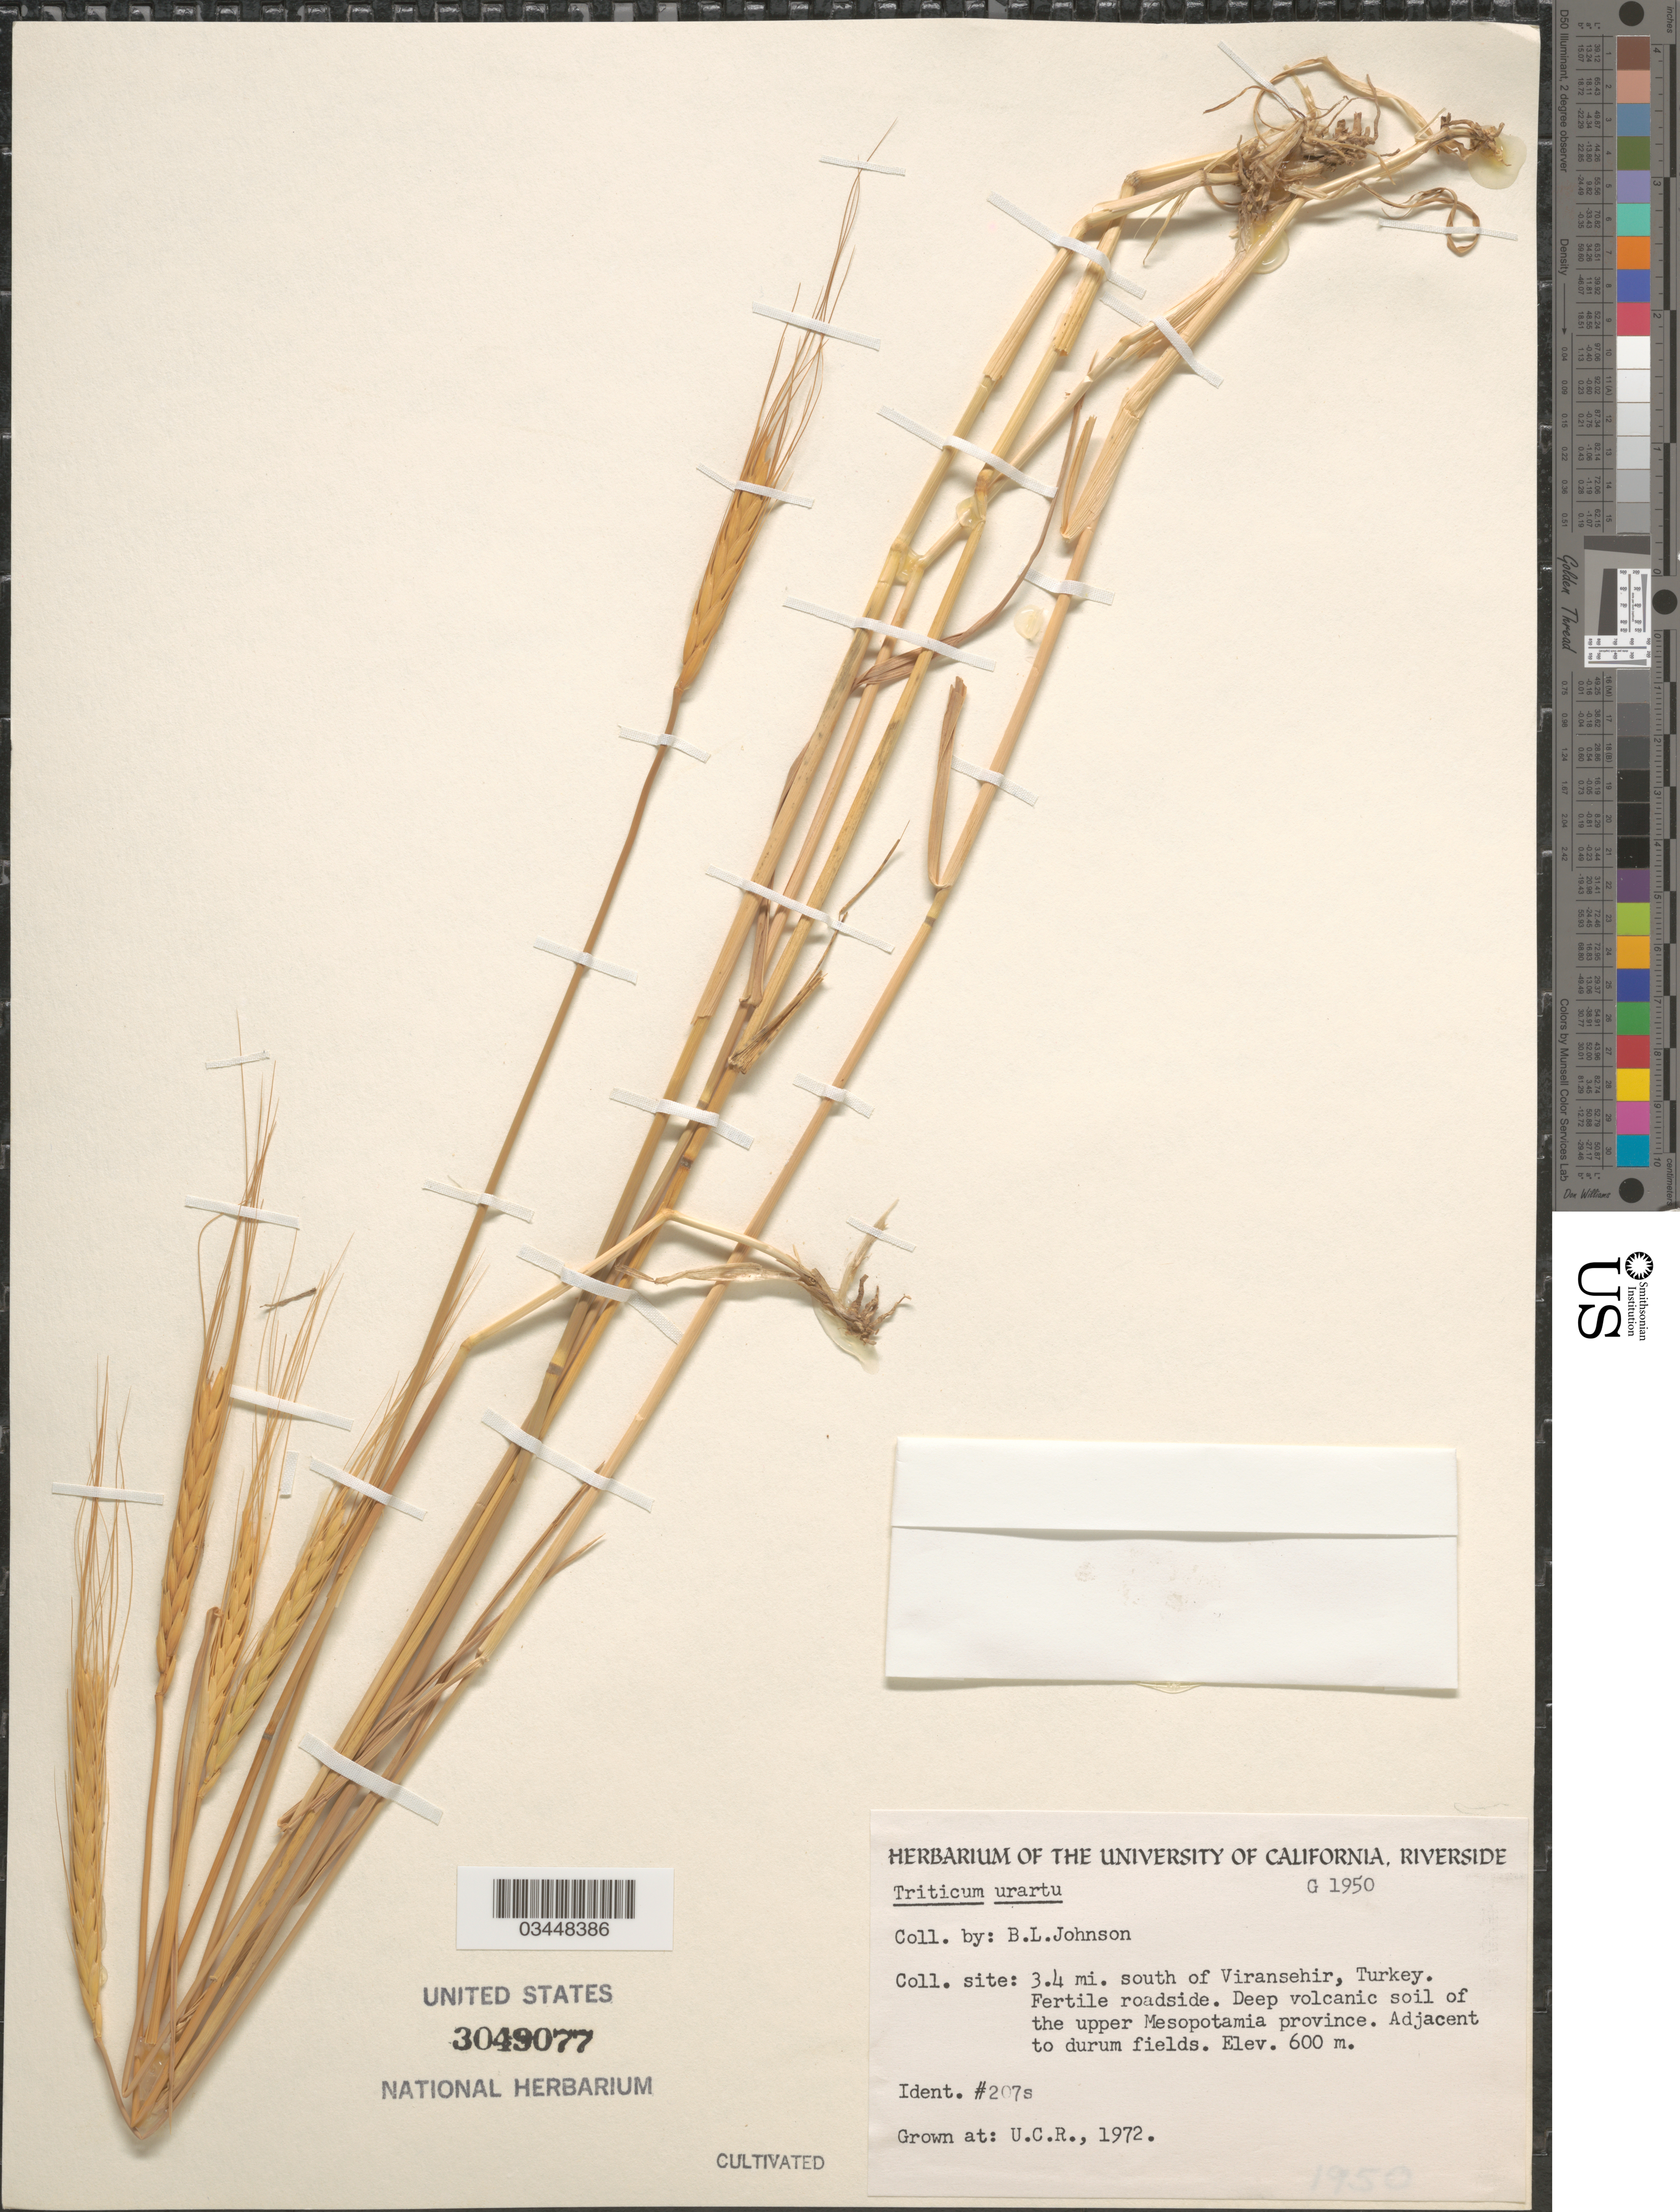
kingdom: Plantae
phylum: Tracheophyta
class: Liliopsida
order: Poales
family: Poaceae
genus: Triticum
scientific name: Triticum urartu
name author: Thumanjan ex Gandilyan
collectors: ex herb. Univ. of California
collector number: G1950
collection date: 1972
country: United States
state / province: California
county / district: Riverside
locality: U.C.R.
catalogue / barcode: US 3049077